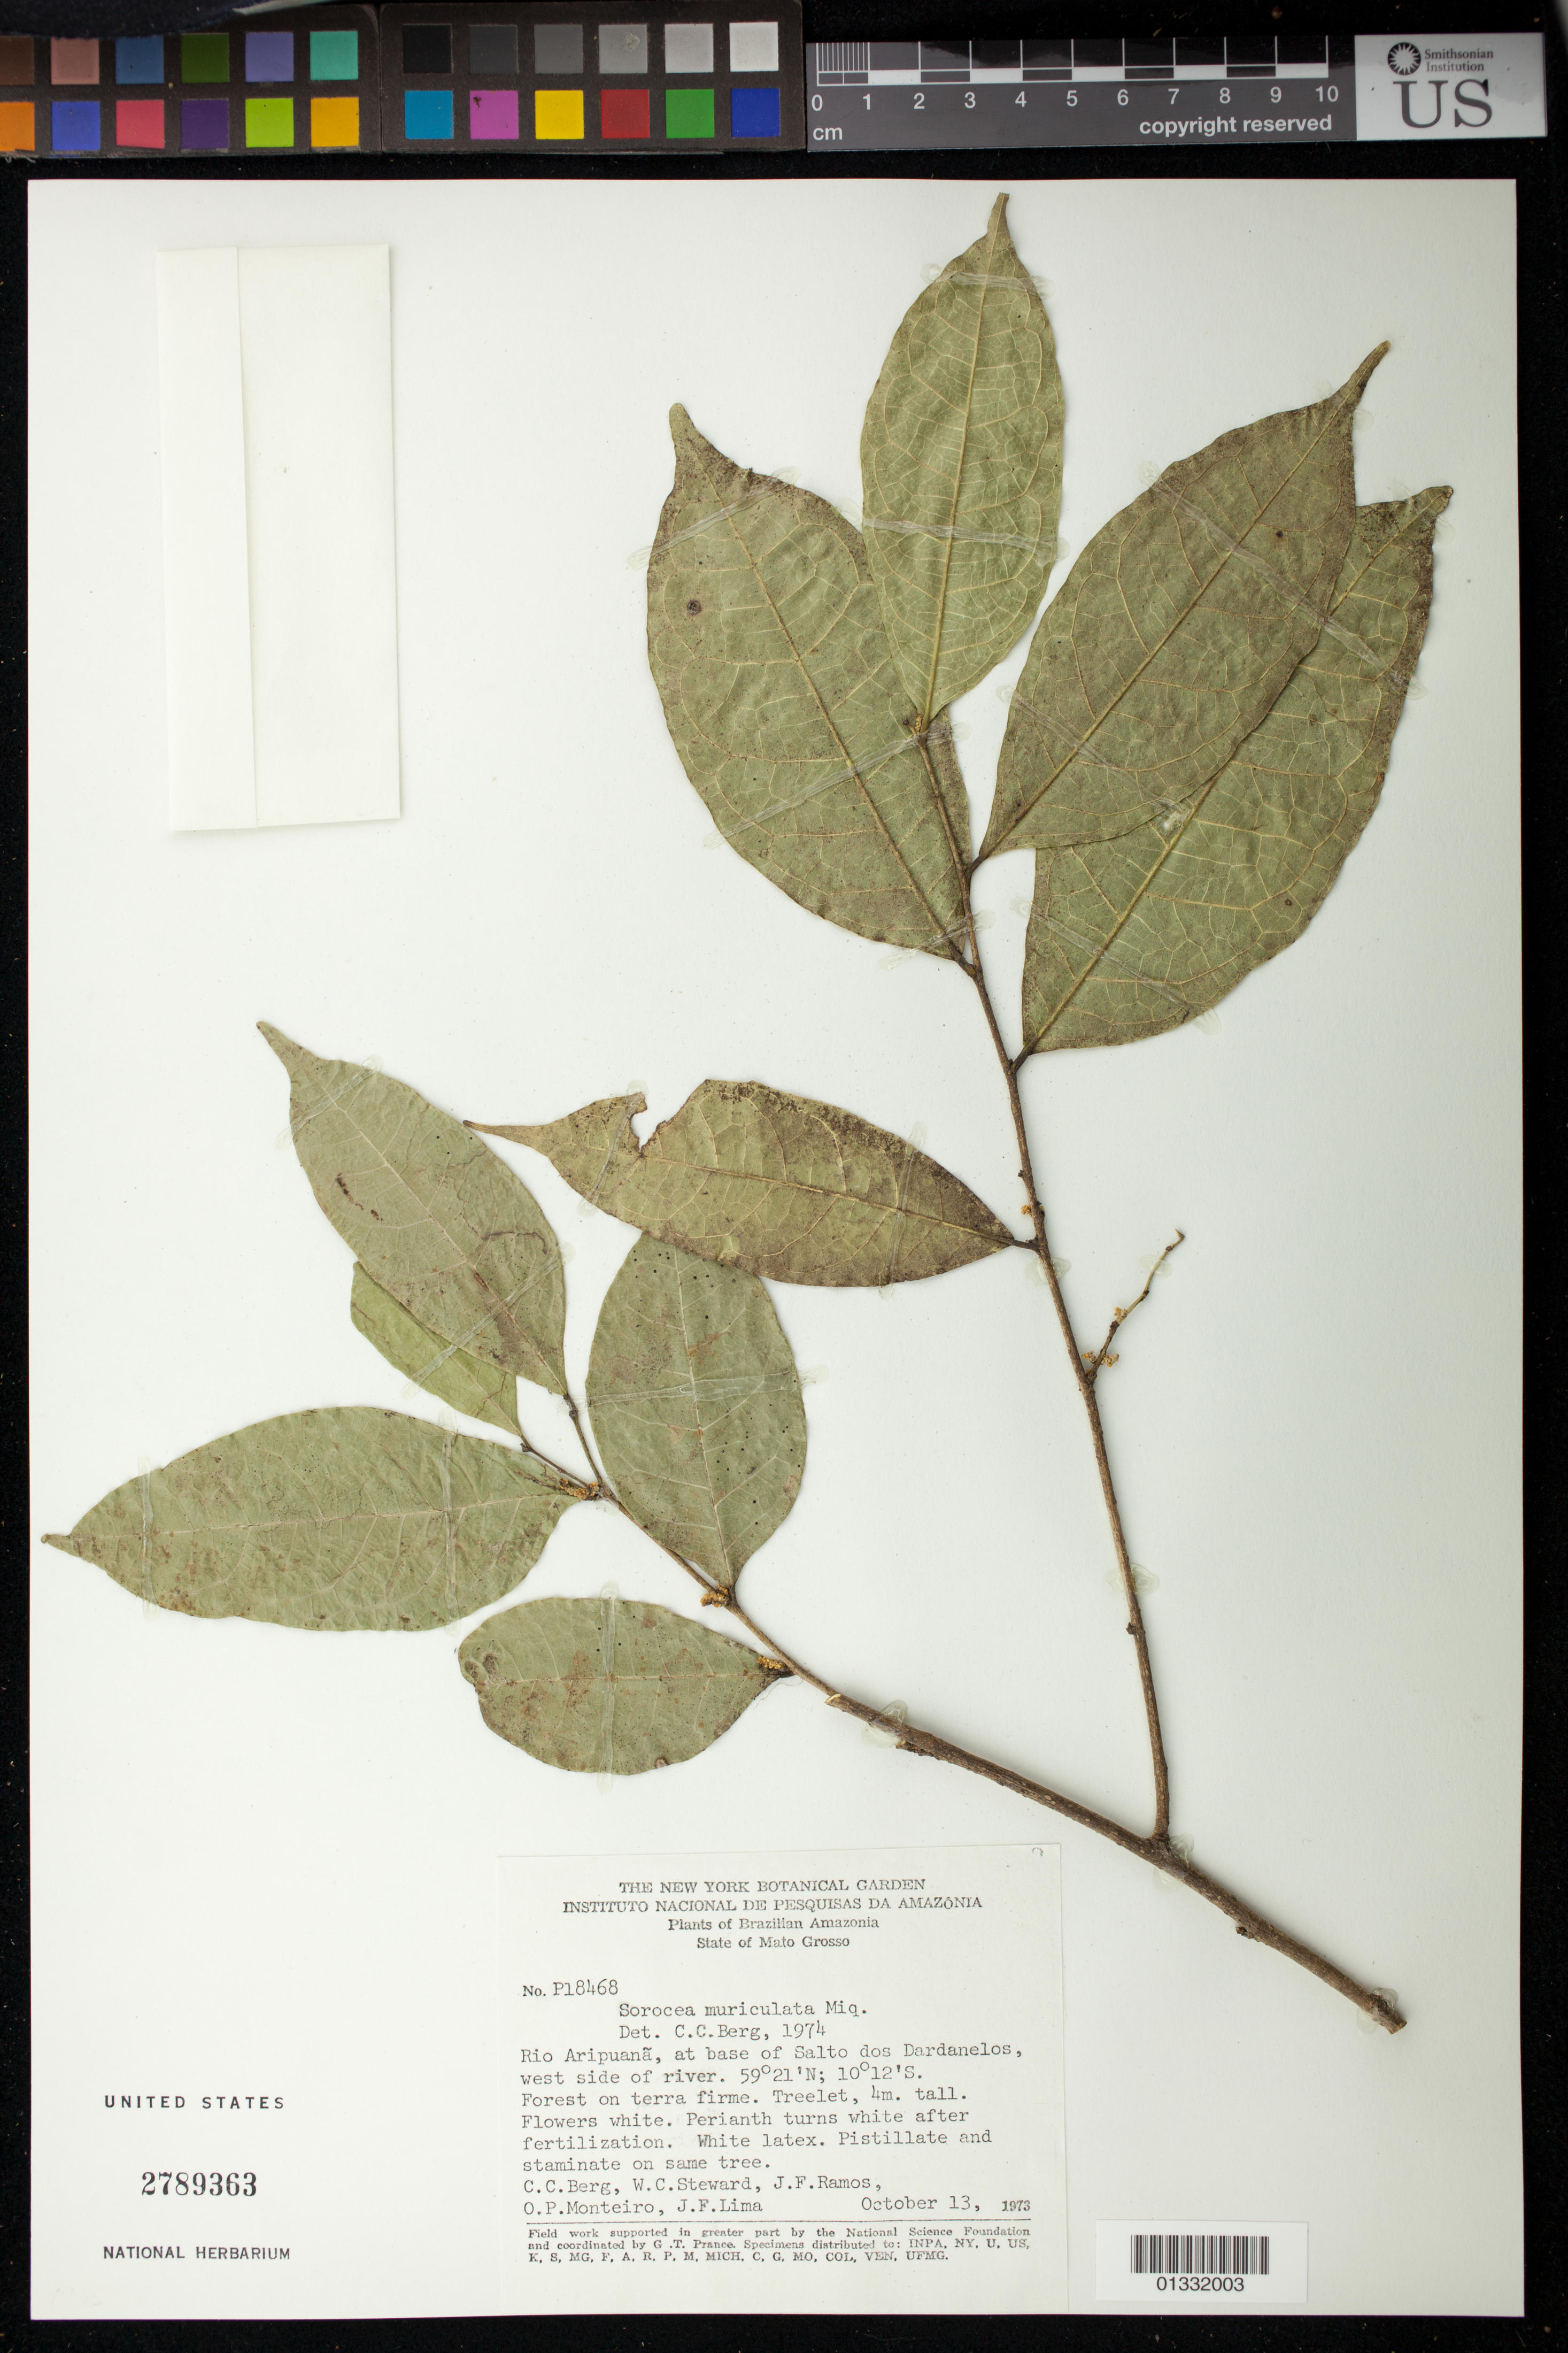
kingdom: Plantae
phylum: Tracheophyta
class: Magnoliopsida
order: Rosales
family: Moraceae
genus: Sorocea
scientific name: Sorocea muriculata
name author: Miq.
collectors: C. C. Berg, W. C. Steward, J. F. Ramos, O. P. Monteiro & J. F. Lima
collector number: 18468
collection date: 1973-10-13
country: Brazil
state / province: Mato Grosso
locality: Rio Aripuanã, at base of Salto dos Dardanelos, west side of river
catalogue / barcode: US 2789363